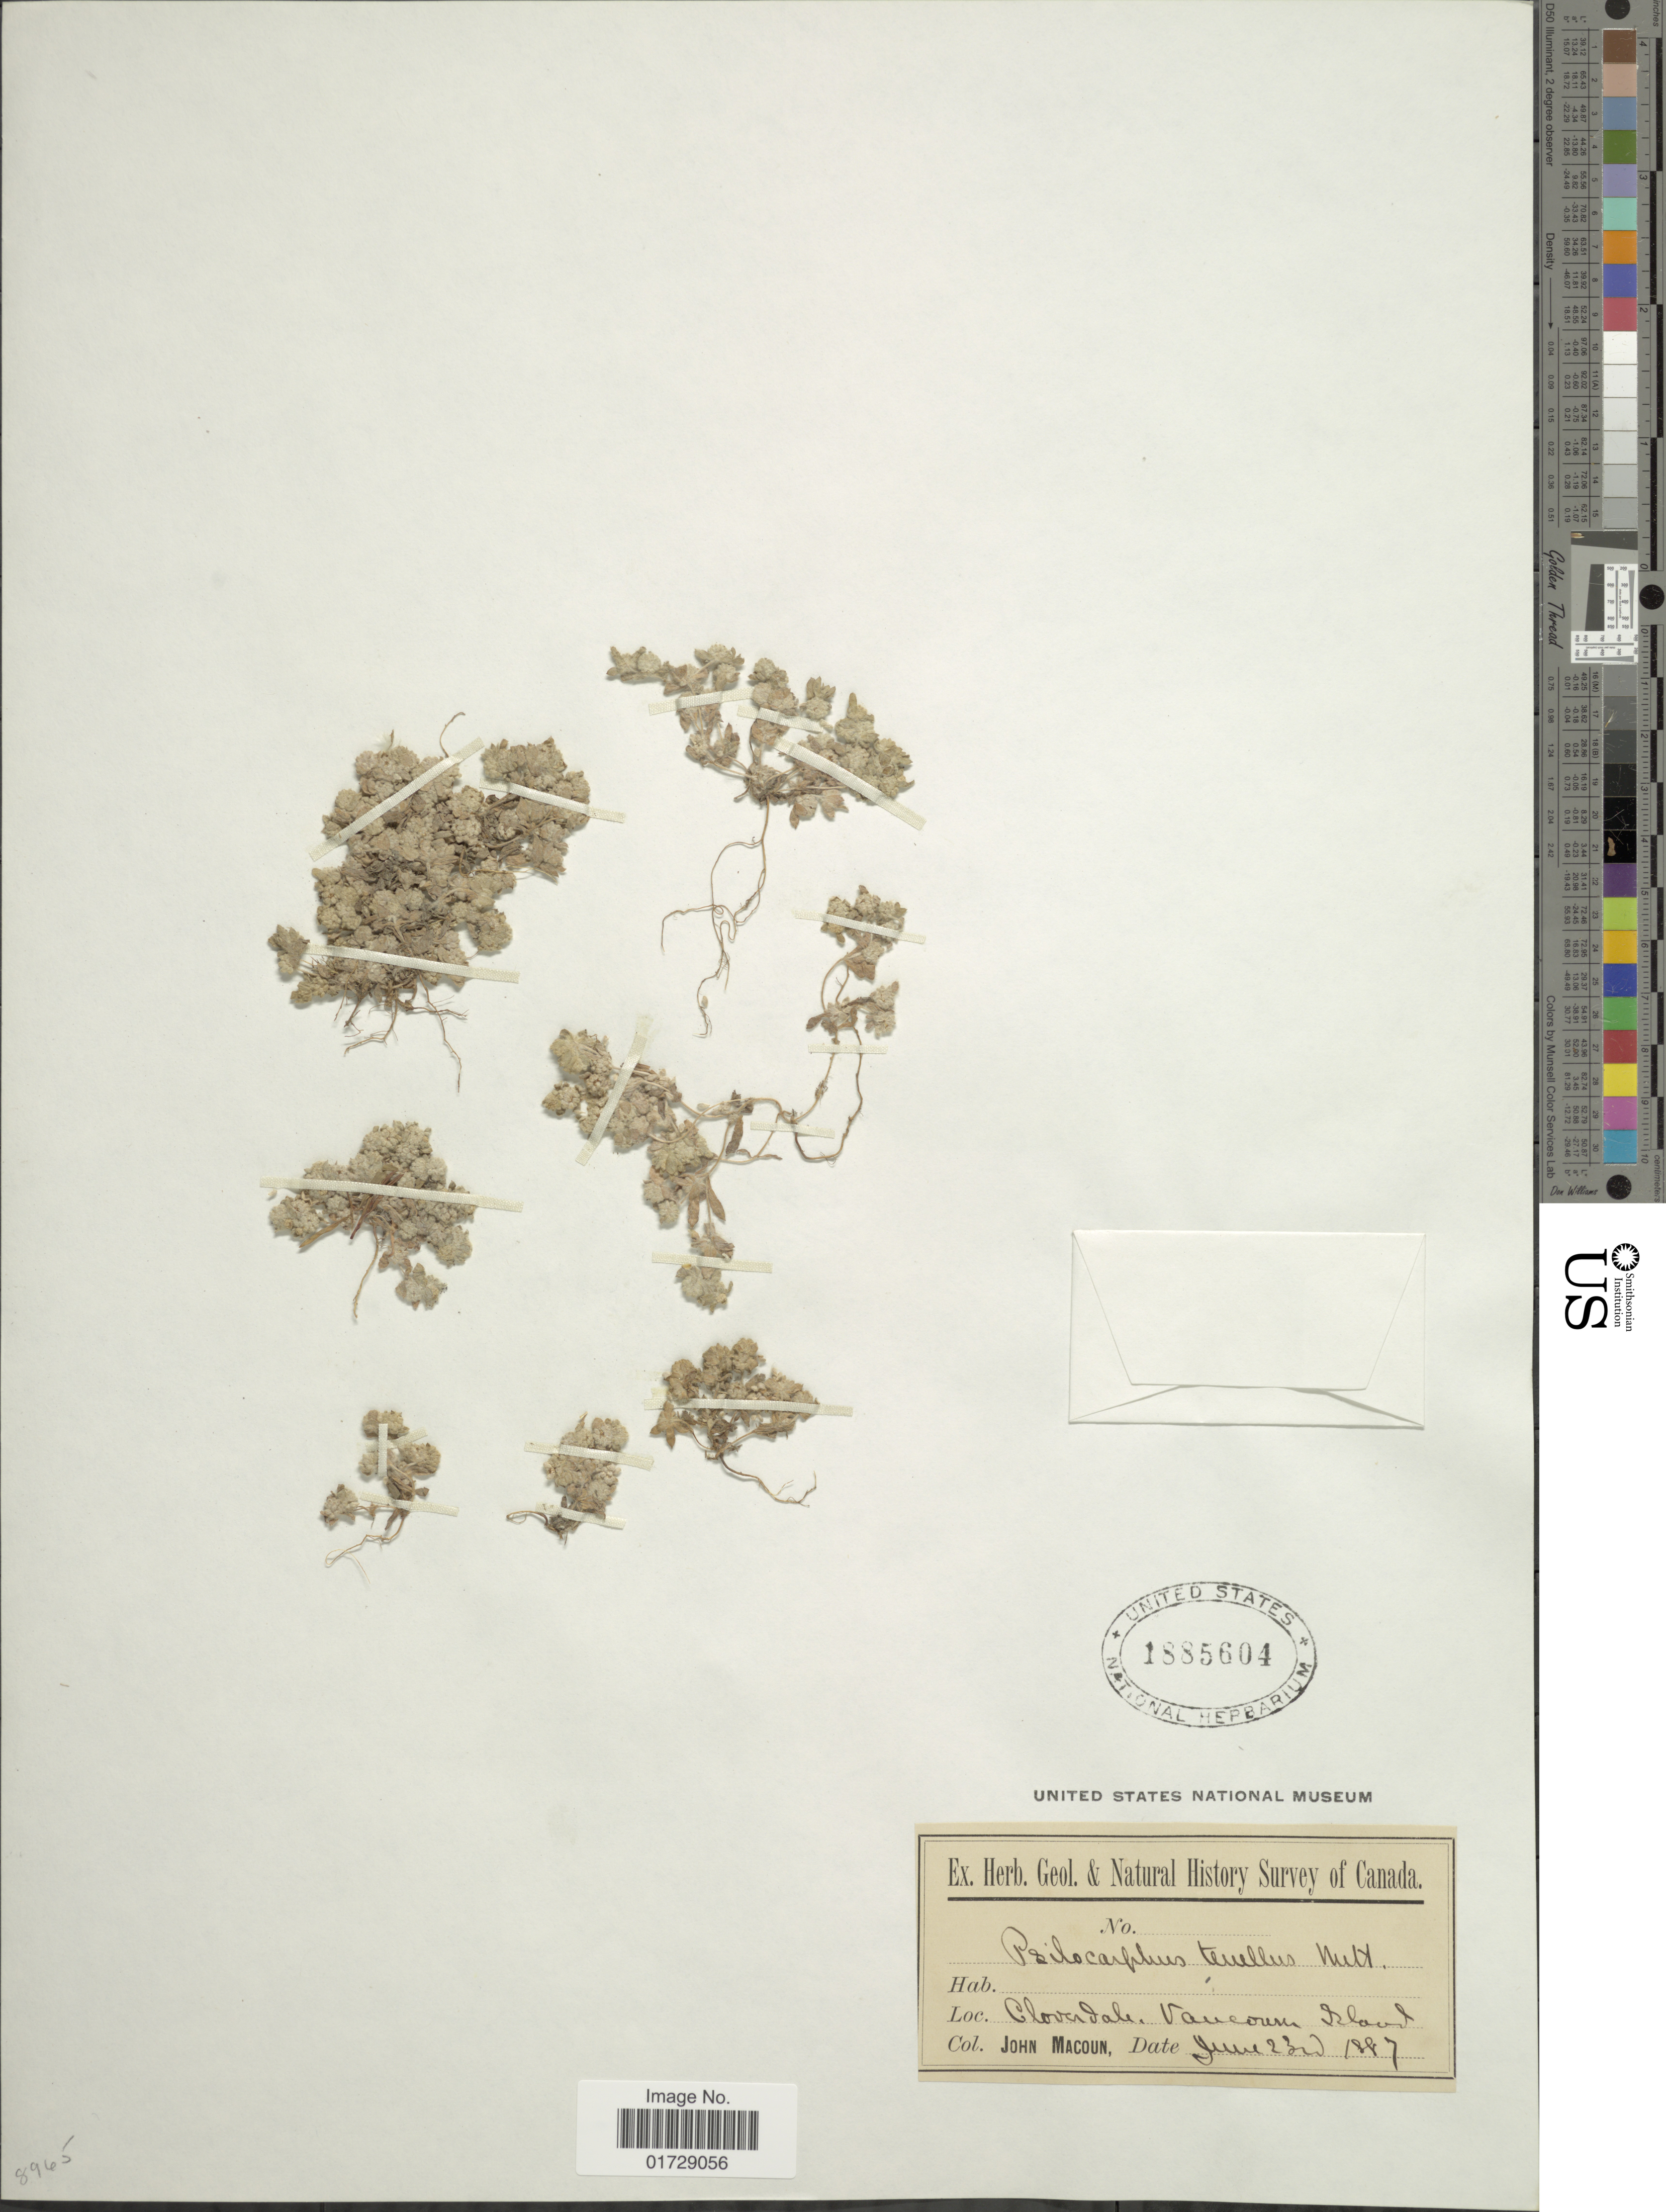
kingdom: Plantae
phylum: Tracheophyta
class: Magnoliopsida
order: Asterales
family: Asteraceae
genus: Psilocarphus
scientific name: Psilocarphus tenellus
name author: Nutt.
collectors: J. Macoun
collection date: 1887-06-23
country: Canada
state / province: British Columbia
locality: Cloverdale, Vaucouver Island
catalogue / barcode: US 1885604